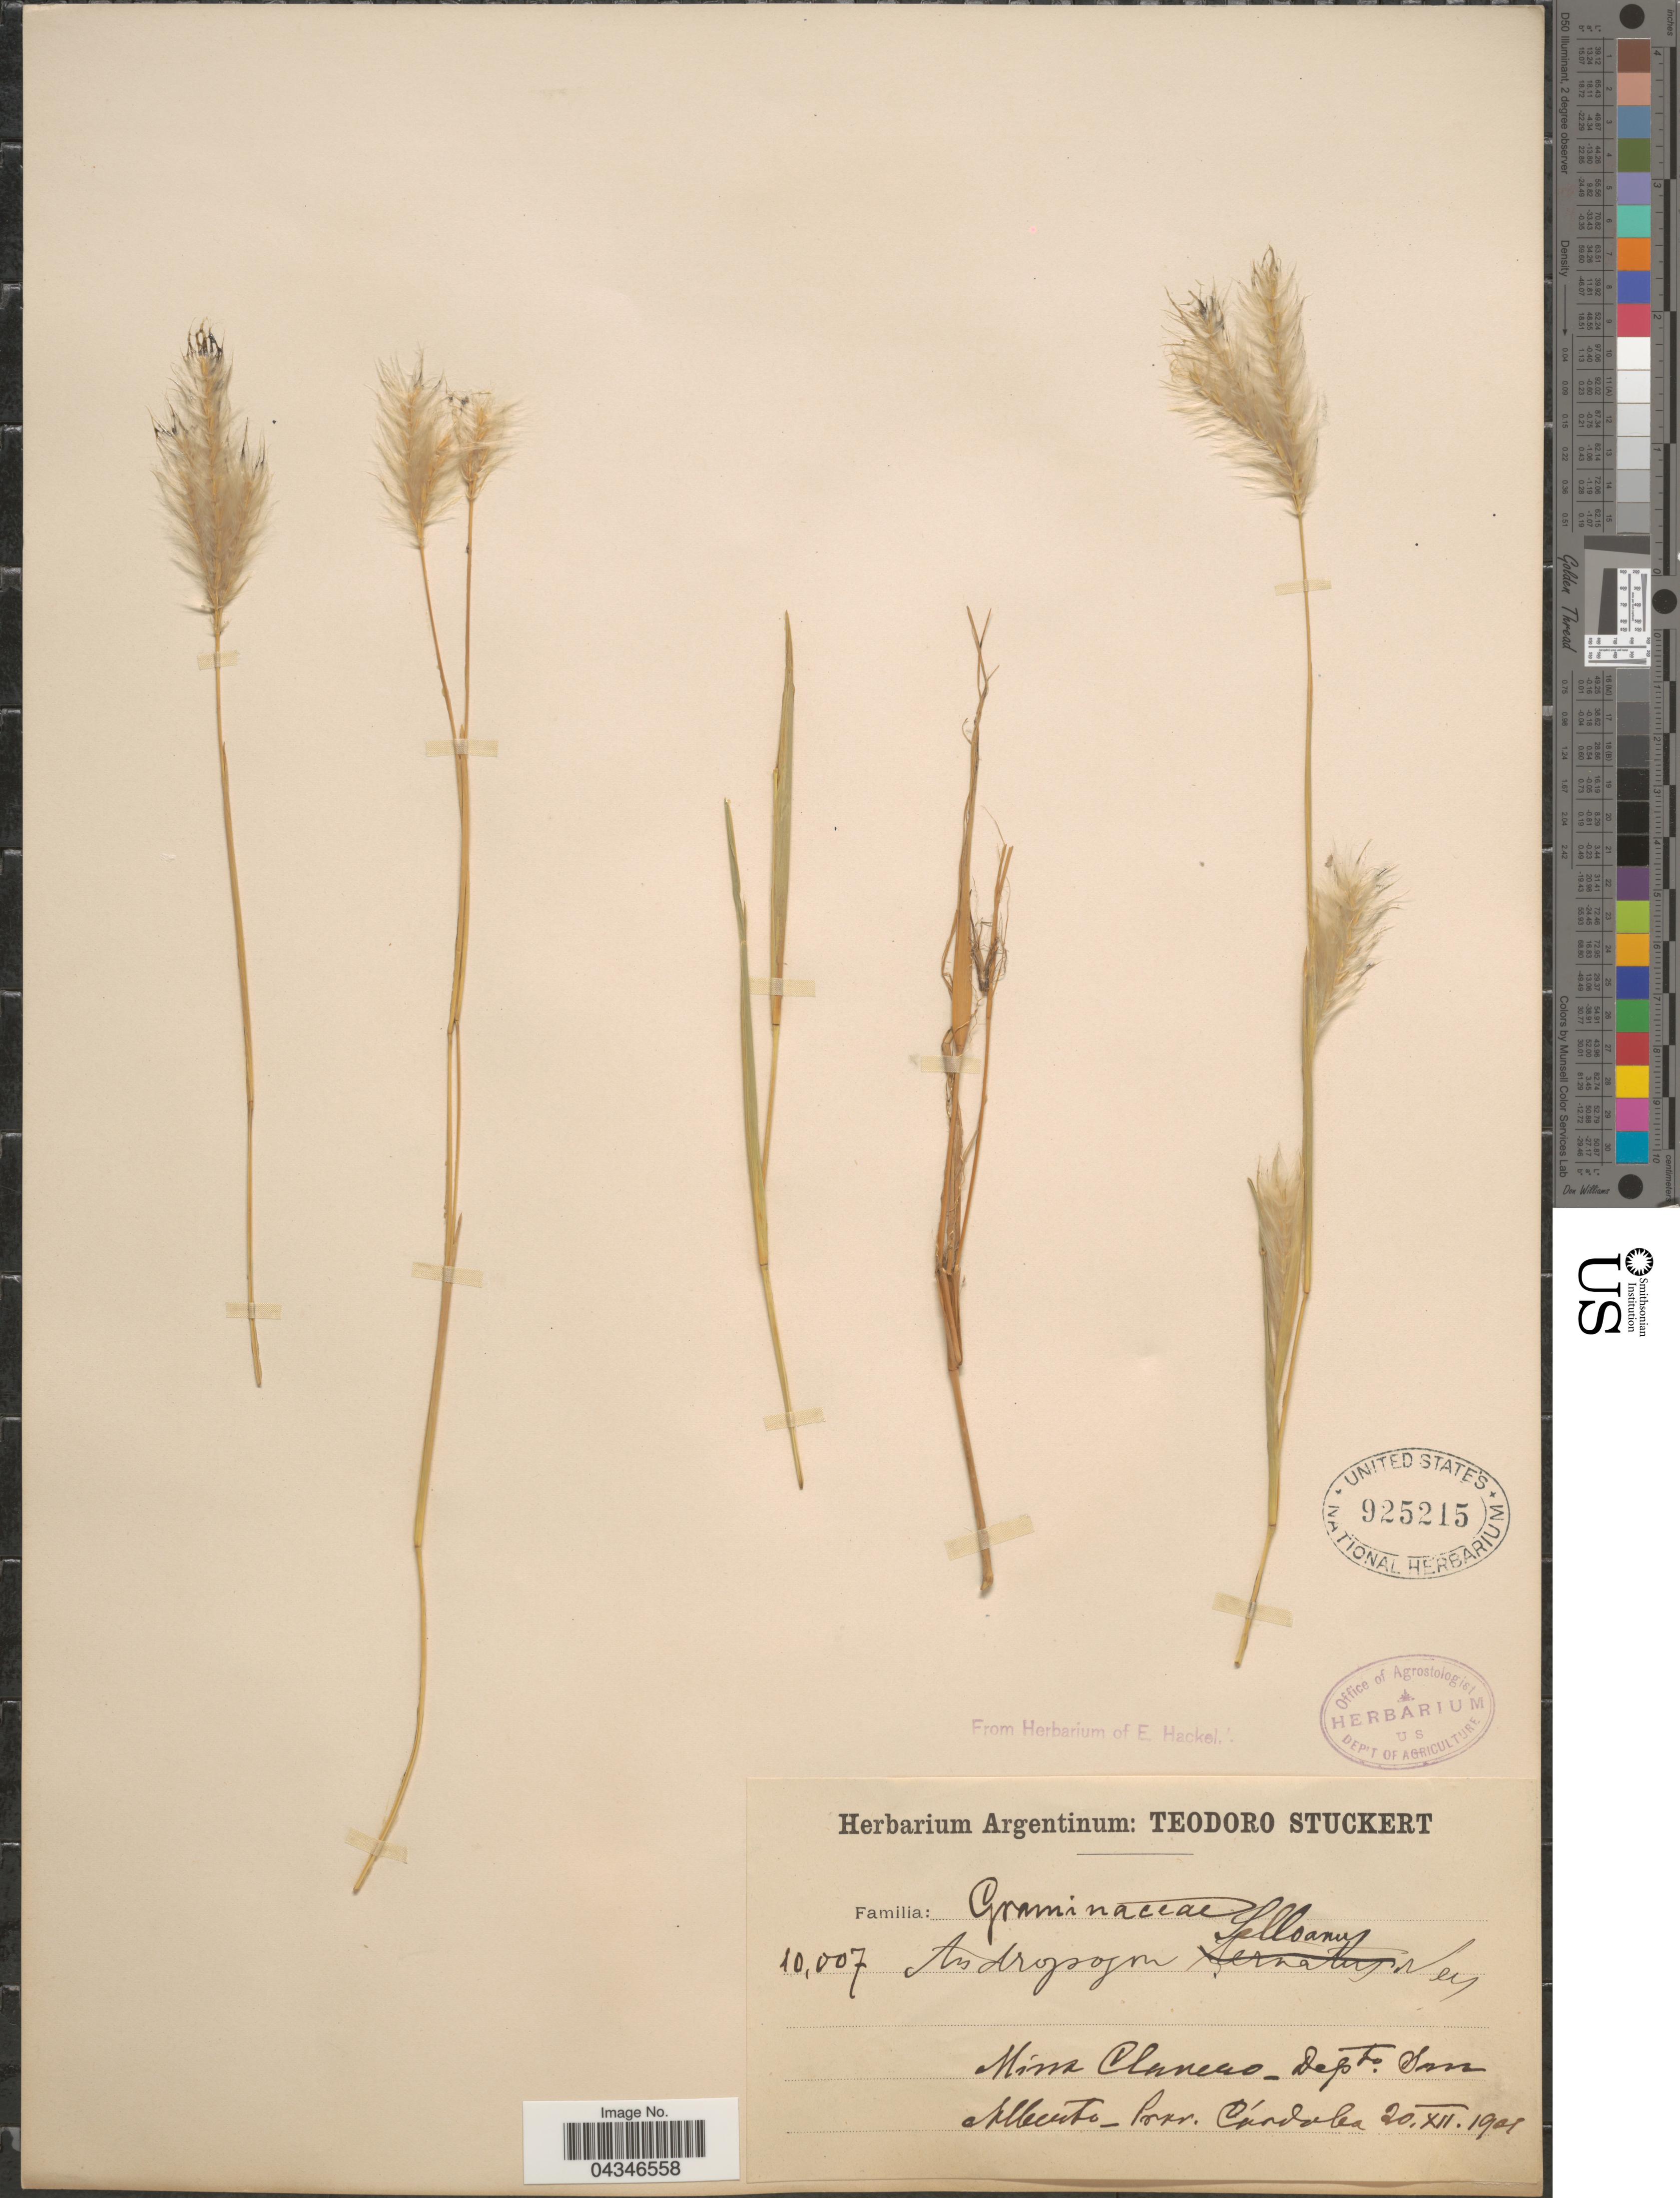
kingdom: Plantae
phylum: Tracheophyta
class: Liliopsida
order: Poales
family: Poaceae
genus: Andropogon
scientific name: Andropogon selloanus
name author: (Hack.) Hack.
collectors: T. Stuckert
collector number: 10007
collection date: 1901-12-20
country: Argentina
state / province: Cordoba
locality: Mina Clavero - depto San Alberto.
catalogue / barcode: US 925215